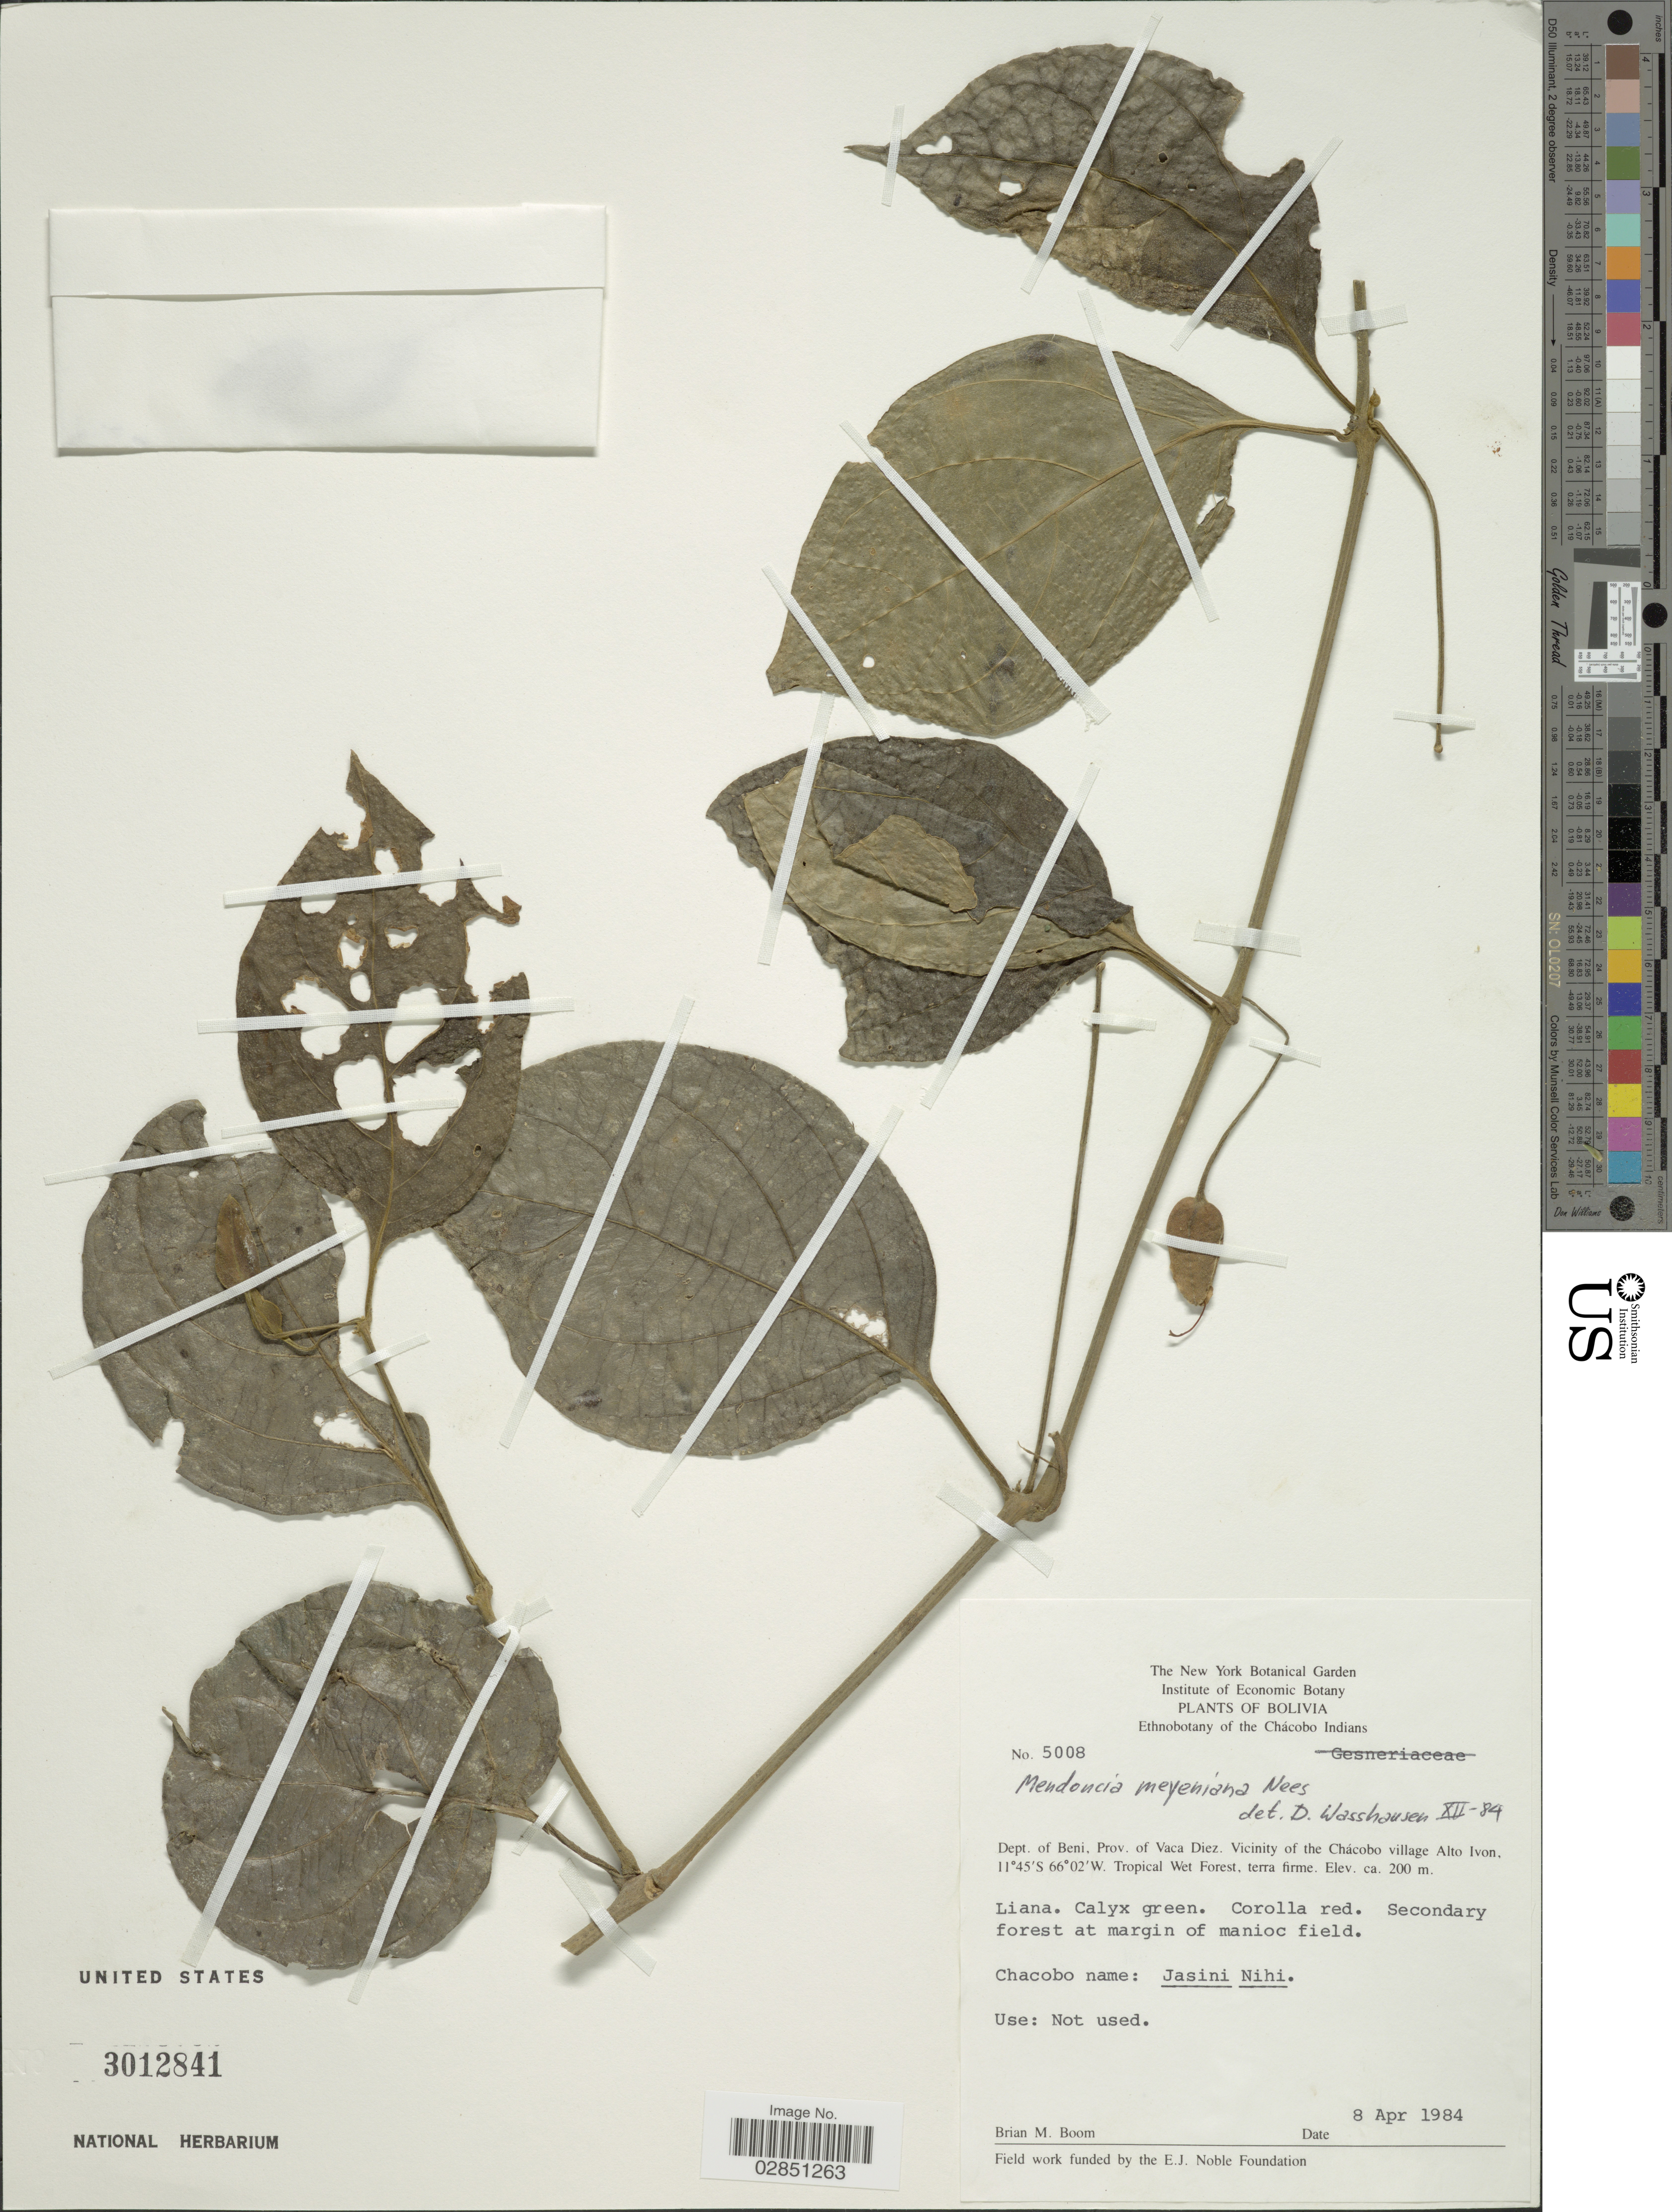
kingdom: Plantae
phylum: Tracheophyta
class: Magnoliopsida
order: Lamiales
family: Acanthaceae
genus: Mendoncia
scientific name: Mendoncia meyeniana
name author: Nees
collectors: B. M. Boom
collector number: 5008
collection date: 1984-04-08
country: Bolivia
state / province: Beni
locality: Dept. of Beni, Prov. of Vaca Diez. Vicinity of the Chácobo village Alto Ivon.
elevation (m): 200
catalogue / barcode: US 3012841